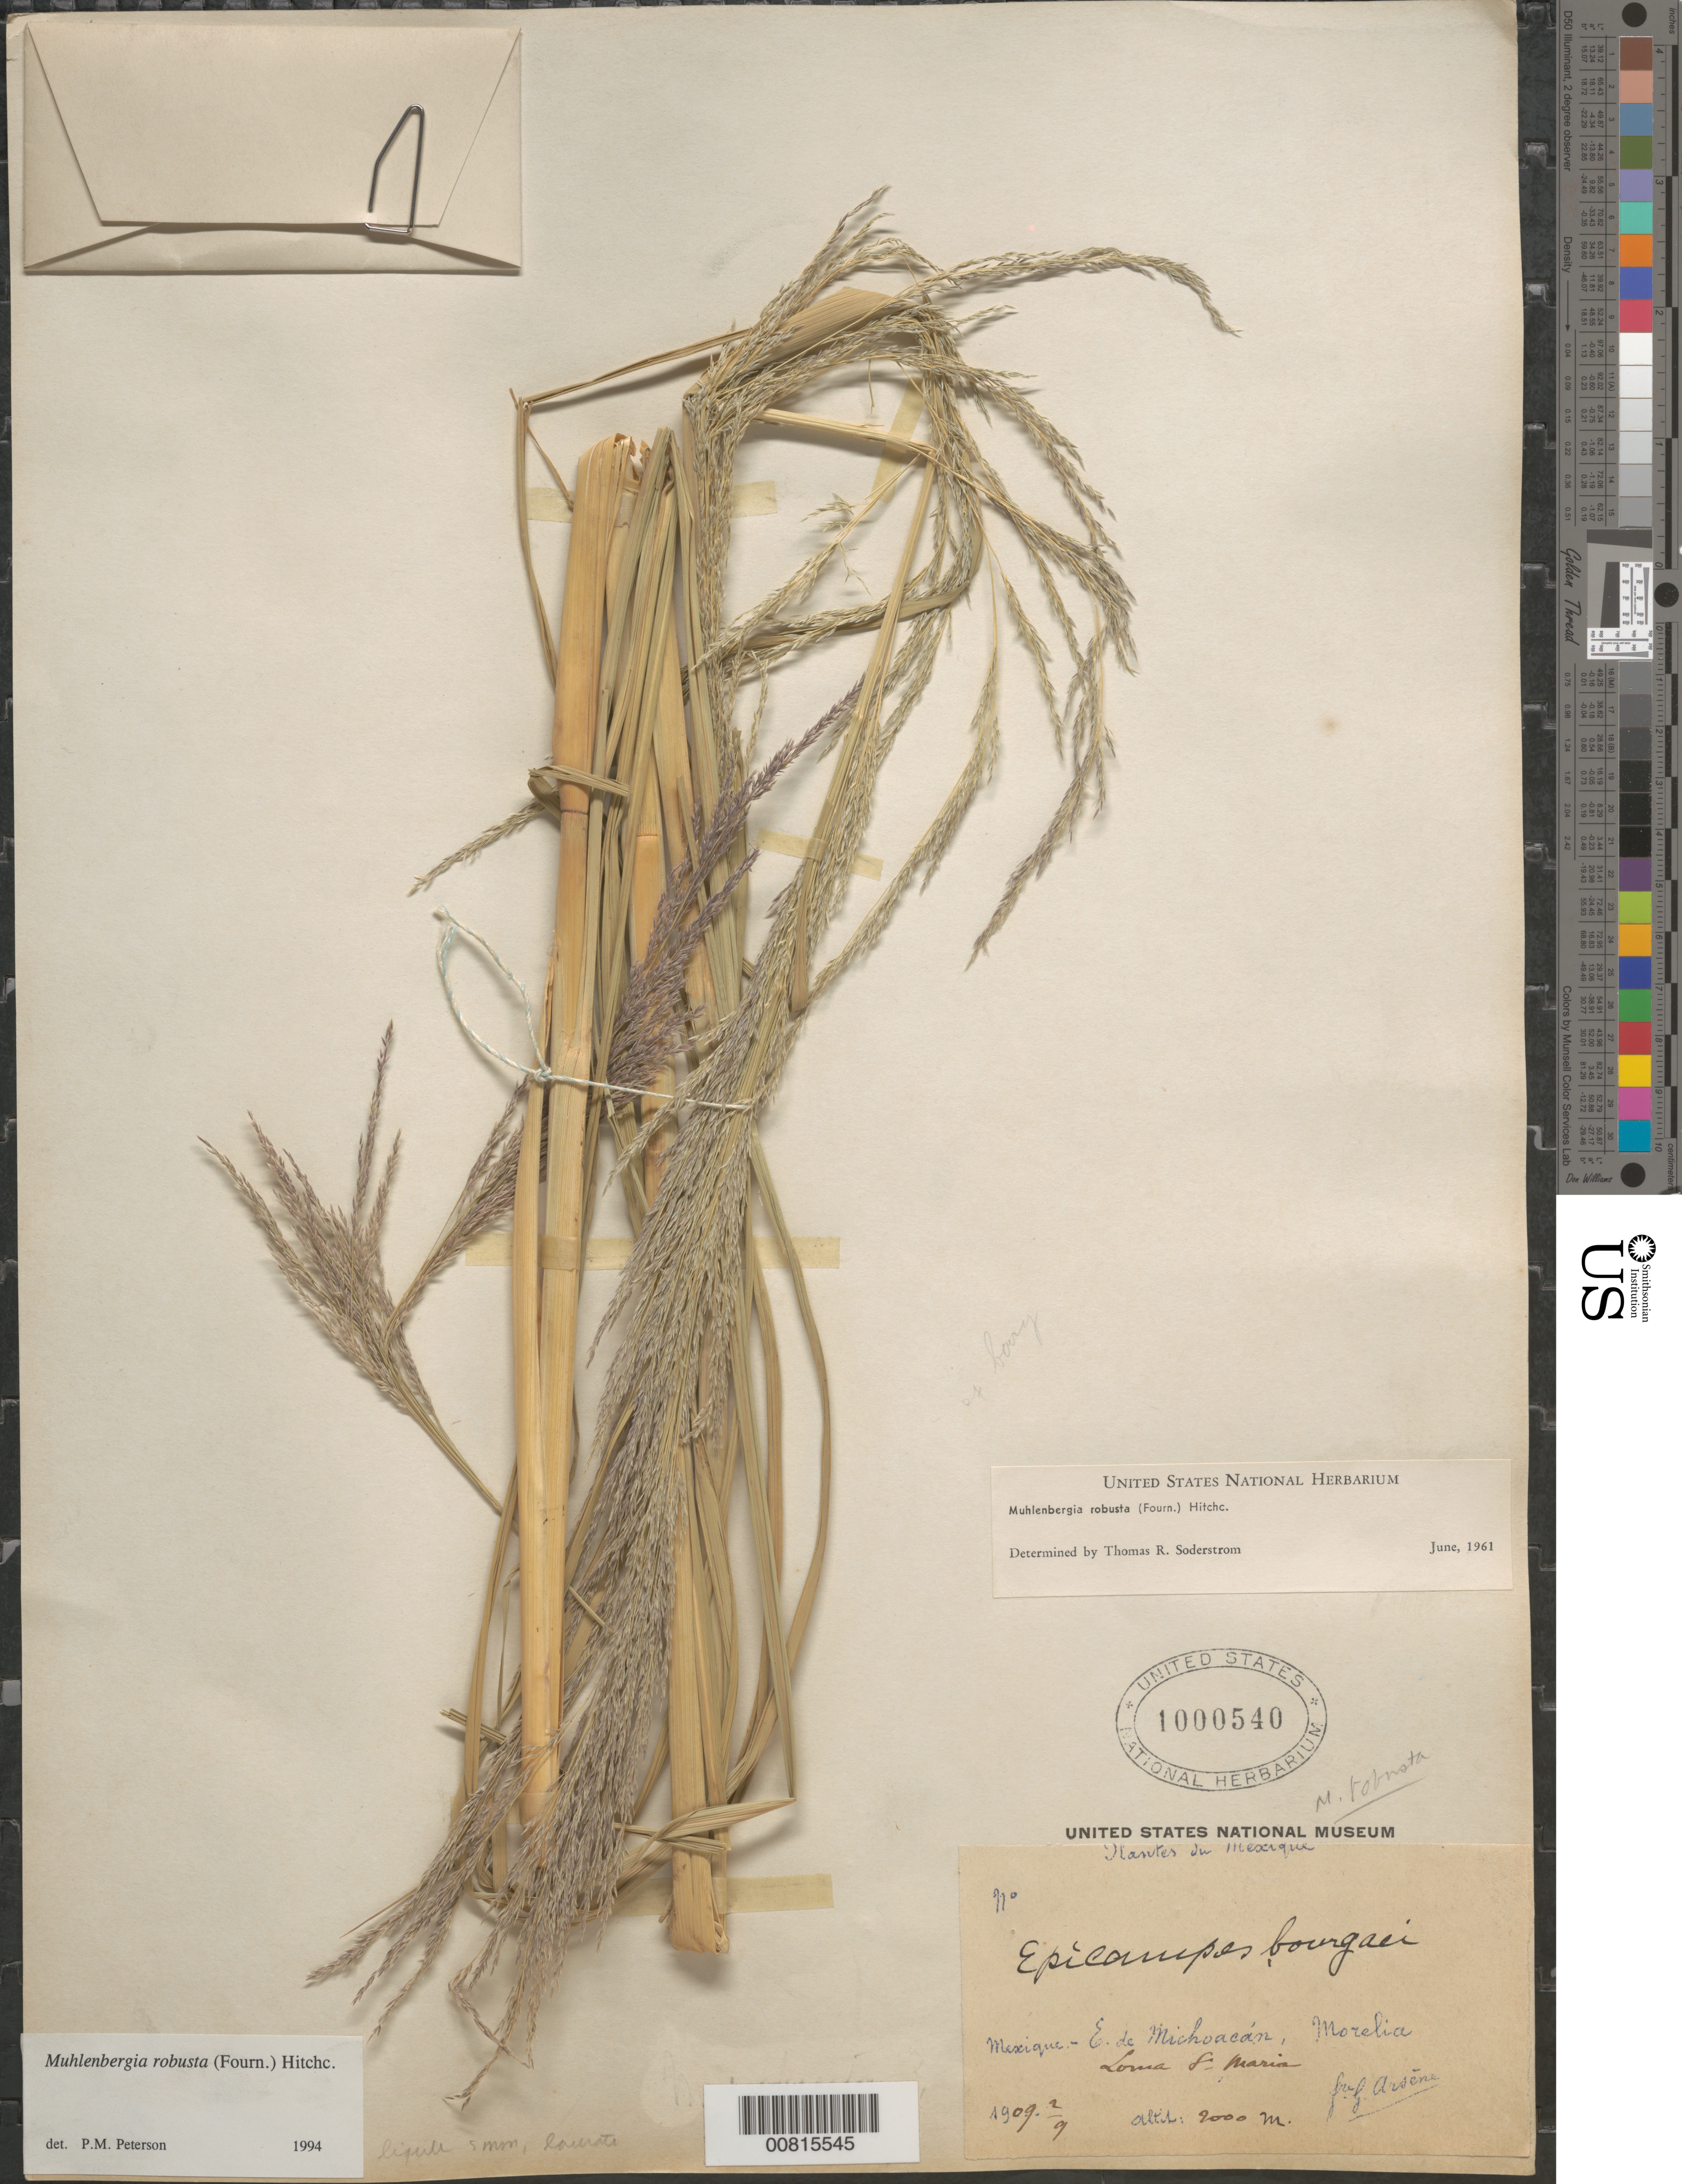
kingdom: Plantae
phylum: Tracheophyta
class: Liliopsida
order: Poales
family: Poaceae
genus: Muhlenbergia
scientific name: Muhlenbergia robusta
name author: (E. Fourn.) Hitchc.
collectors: Bro. G. Arsène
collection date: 1909-09-02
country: Mexico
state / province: Michoacán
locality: Loma Santa Maria, Morelia, Mich.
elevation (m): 2000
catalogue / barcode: US 1000540